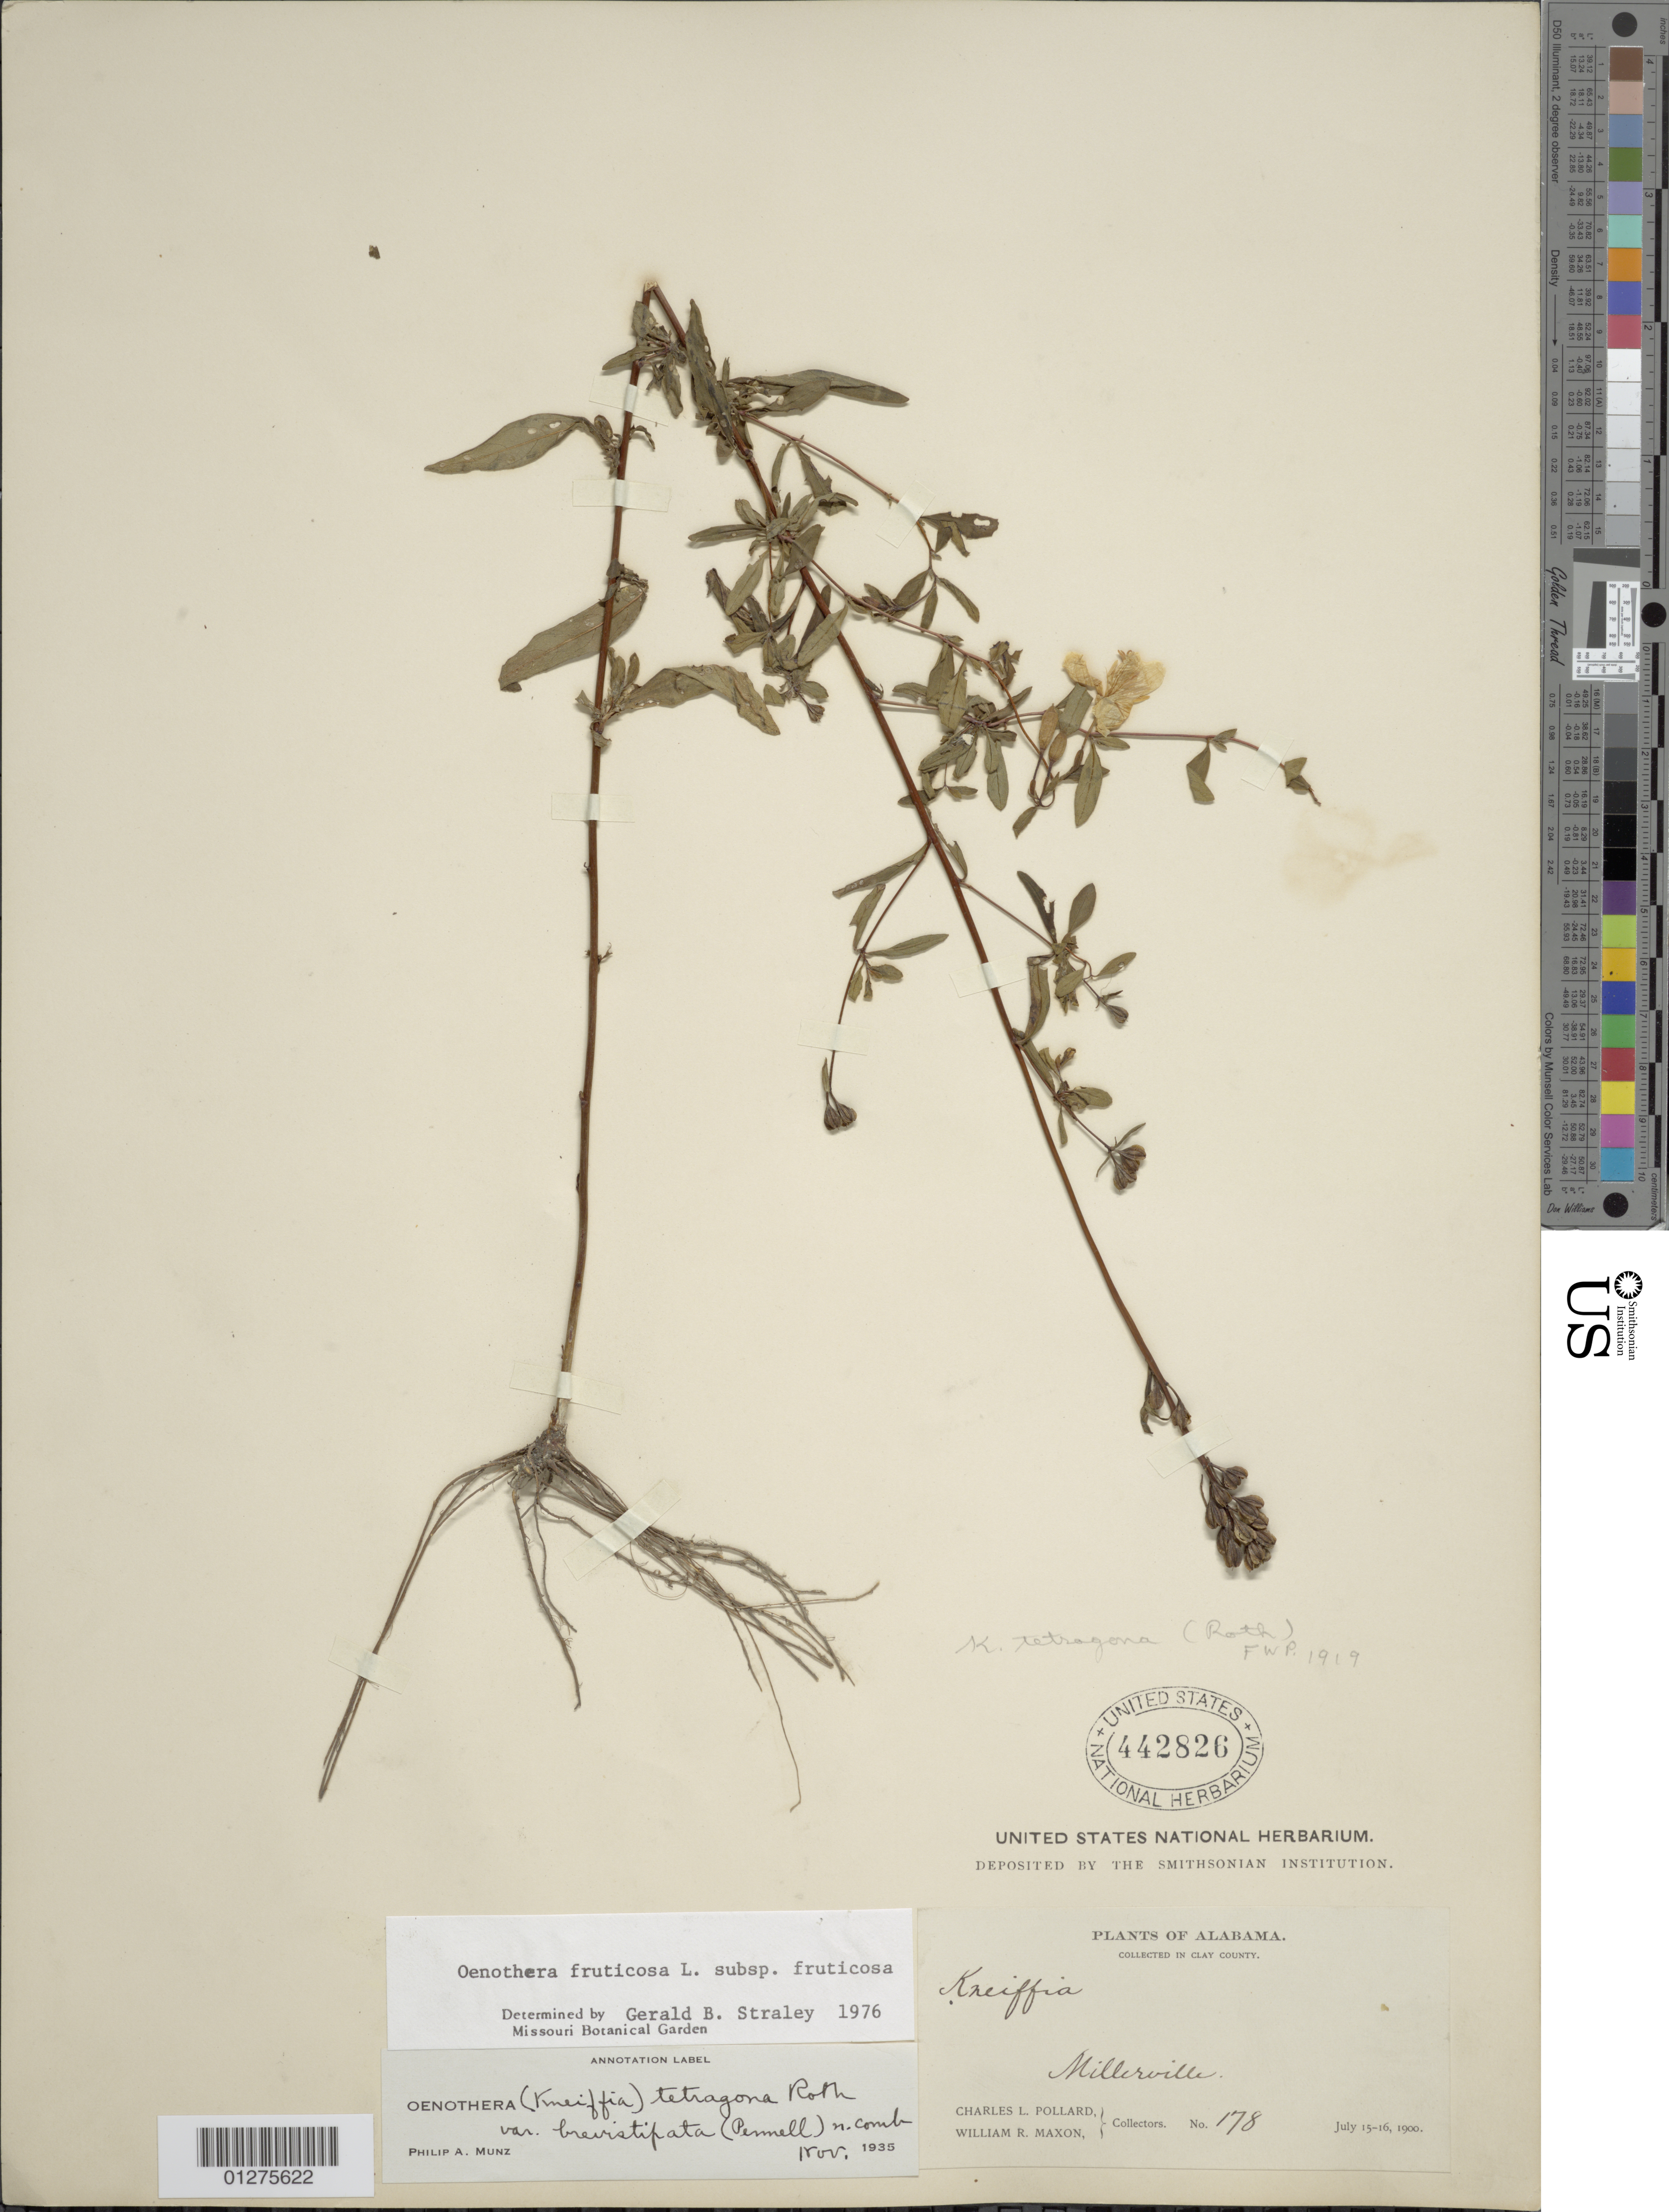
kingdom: Plantae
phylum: Tracheophyta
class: Magnoliopsida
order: Myrtales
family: Onagraceae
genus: Oenothera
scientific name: Oenothera fruticosa subsp. fruticosa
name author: L.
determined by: Straley, G. B.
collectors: C. L. Pollard & W. R. Maxon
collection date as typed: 15-16 Jul 1900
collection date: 1900-07-15/1900-07-16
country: United States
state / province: Alabama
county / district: Clay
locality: Millerville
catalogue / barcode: US 442826